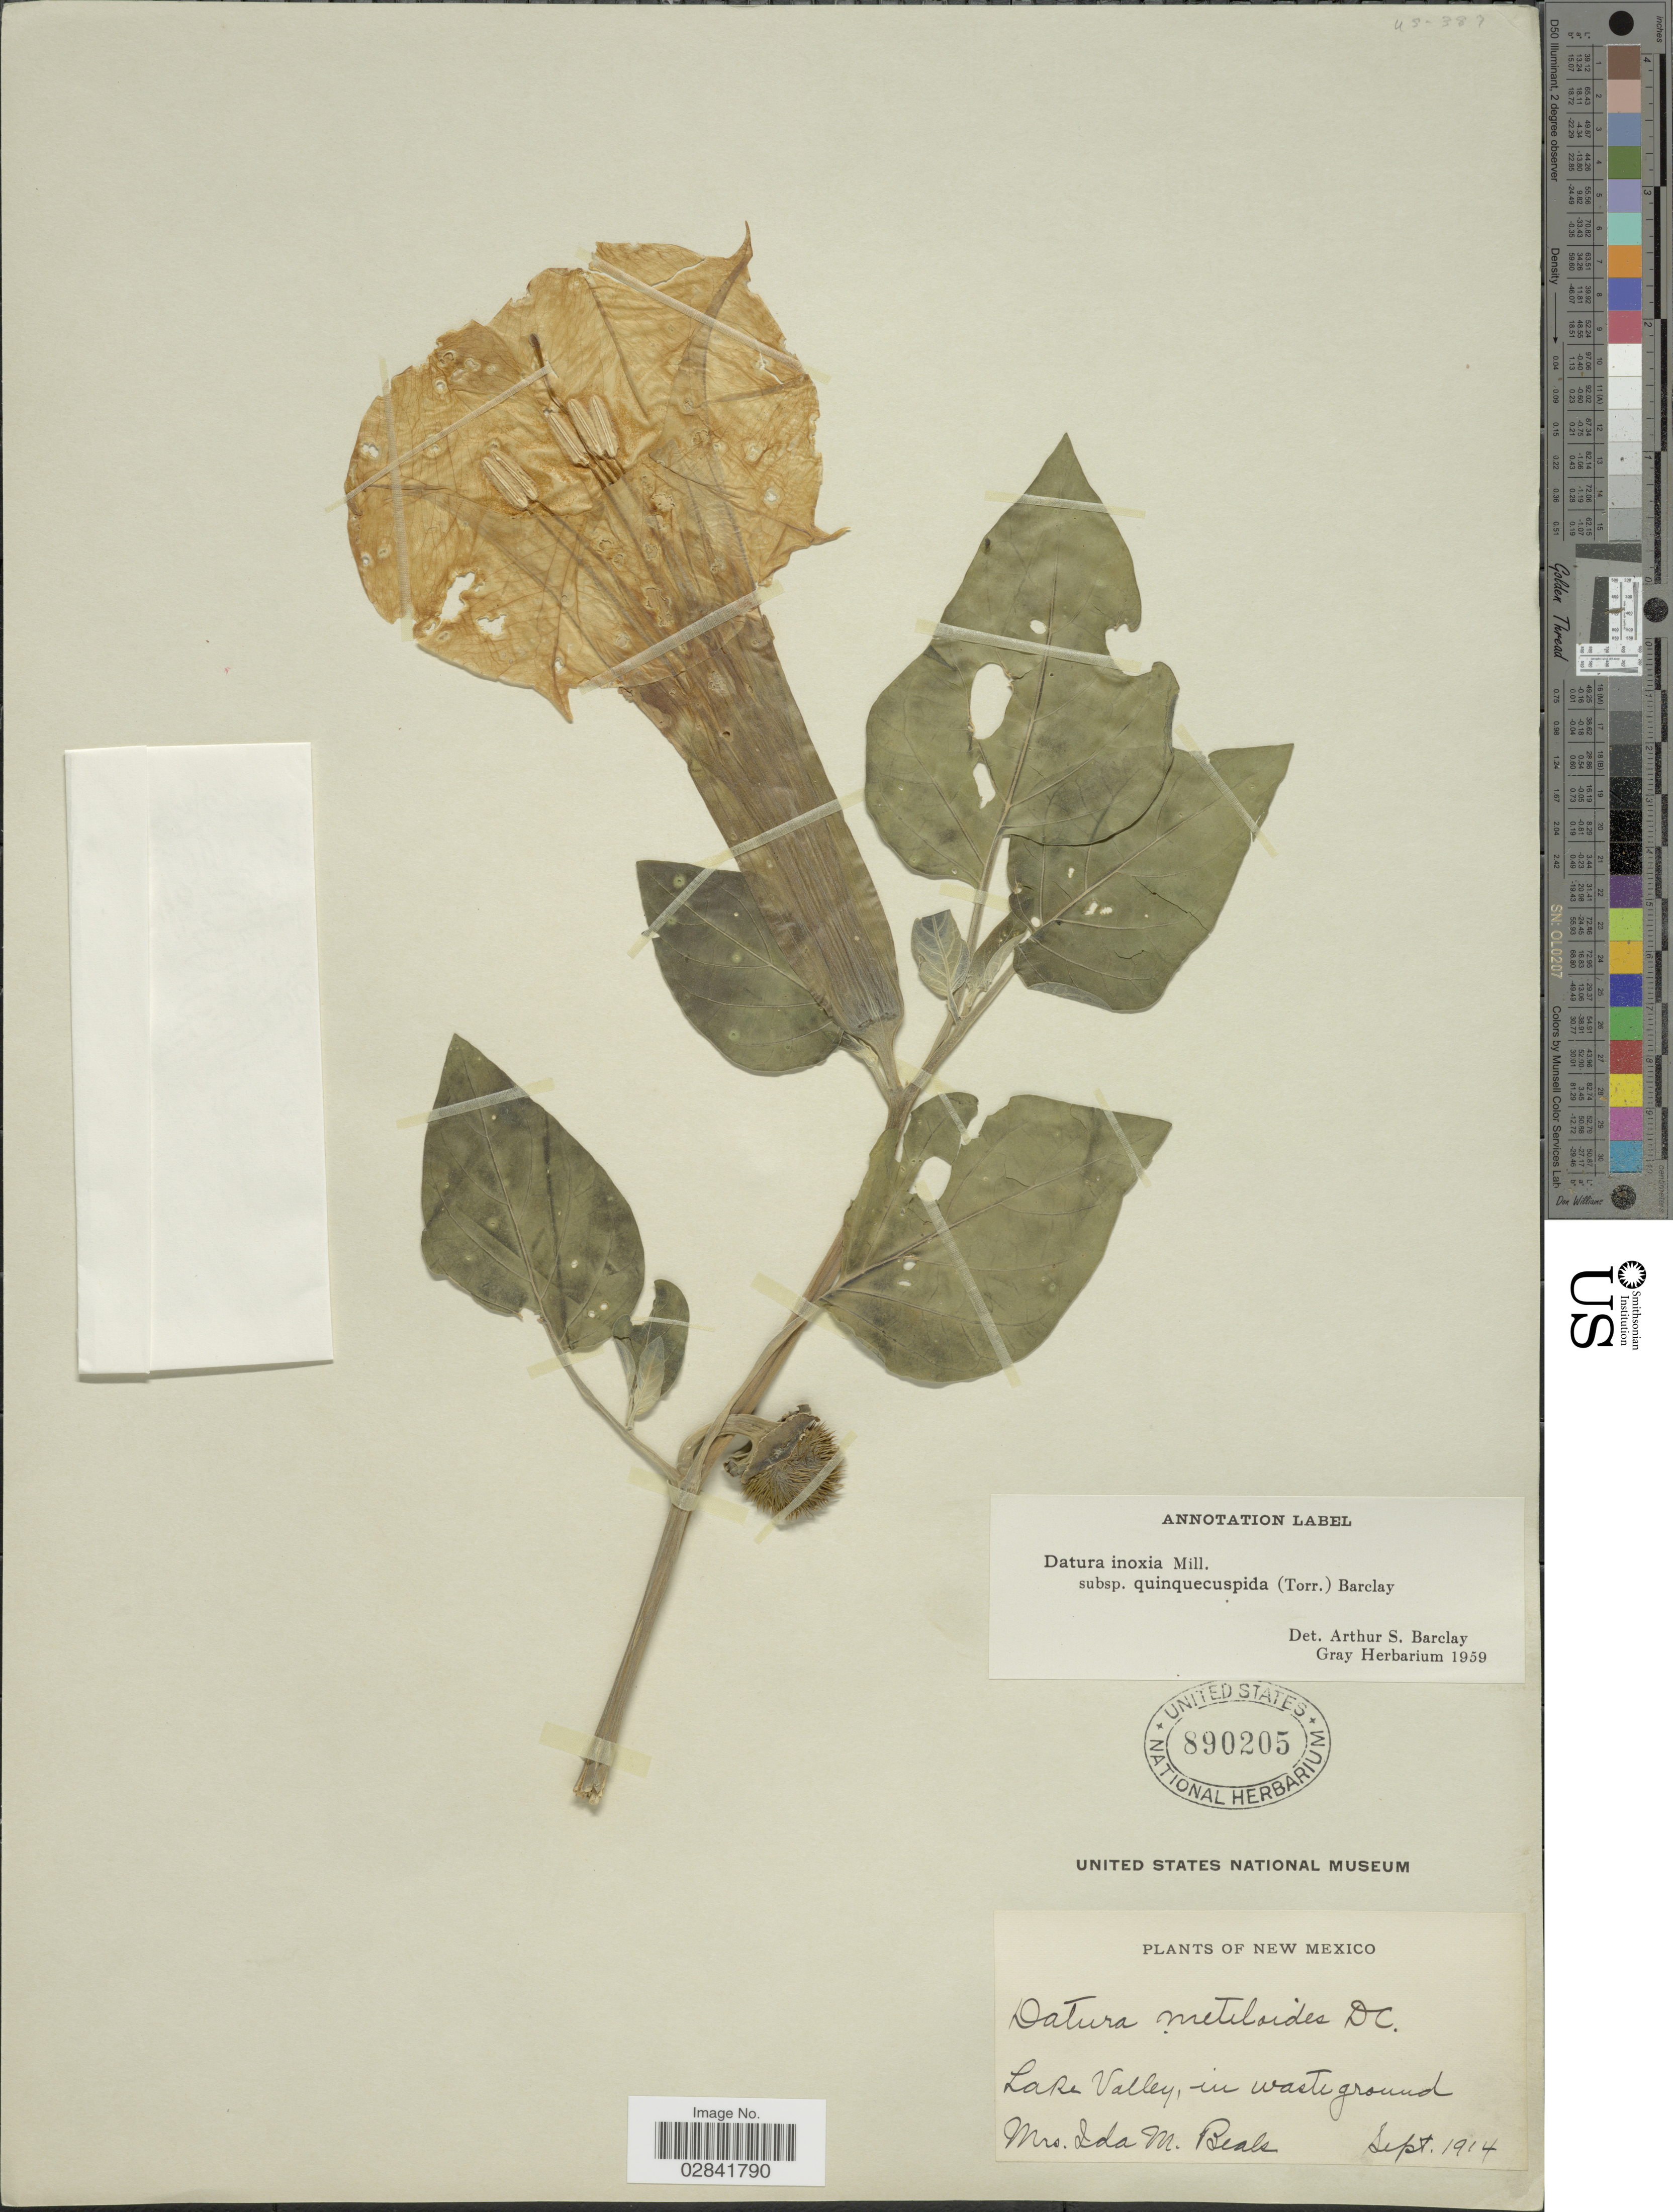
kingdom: Plantae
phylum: Tracheophyta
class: Magnoliopsida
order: Solanales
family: Solanaceae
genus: Datura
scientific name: Datura wrightii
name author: Regel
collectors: Mrs. W. G. Beals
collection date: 1914-09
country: United States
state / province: New Mexico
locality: Lake Valley.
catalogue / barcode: US 890205